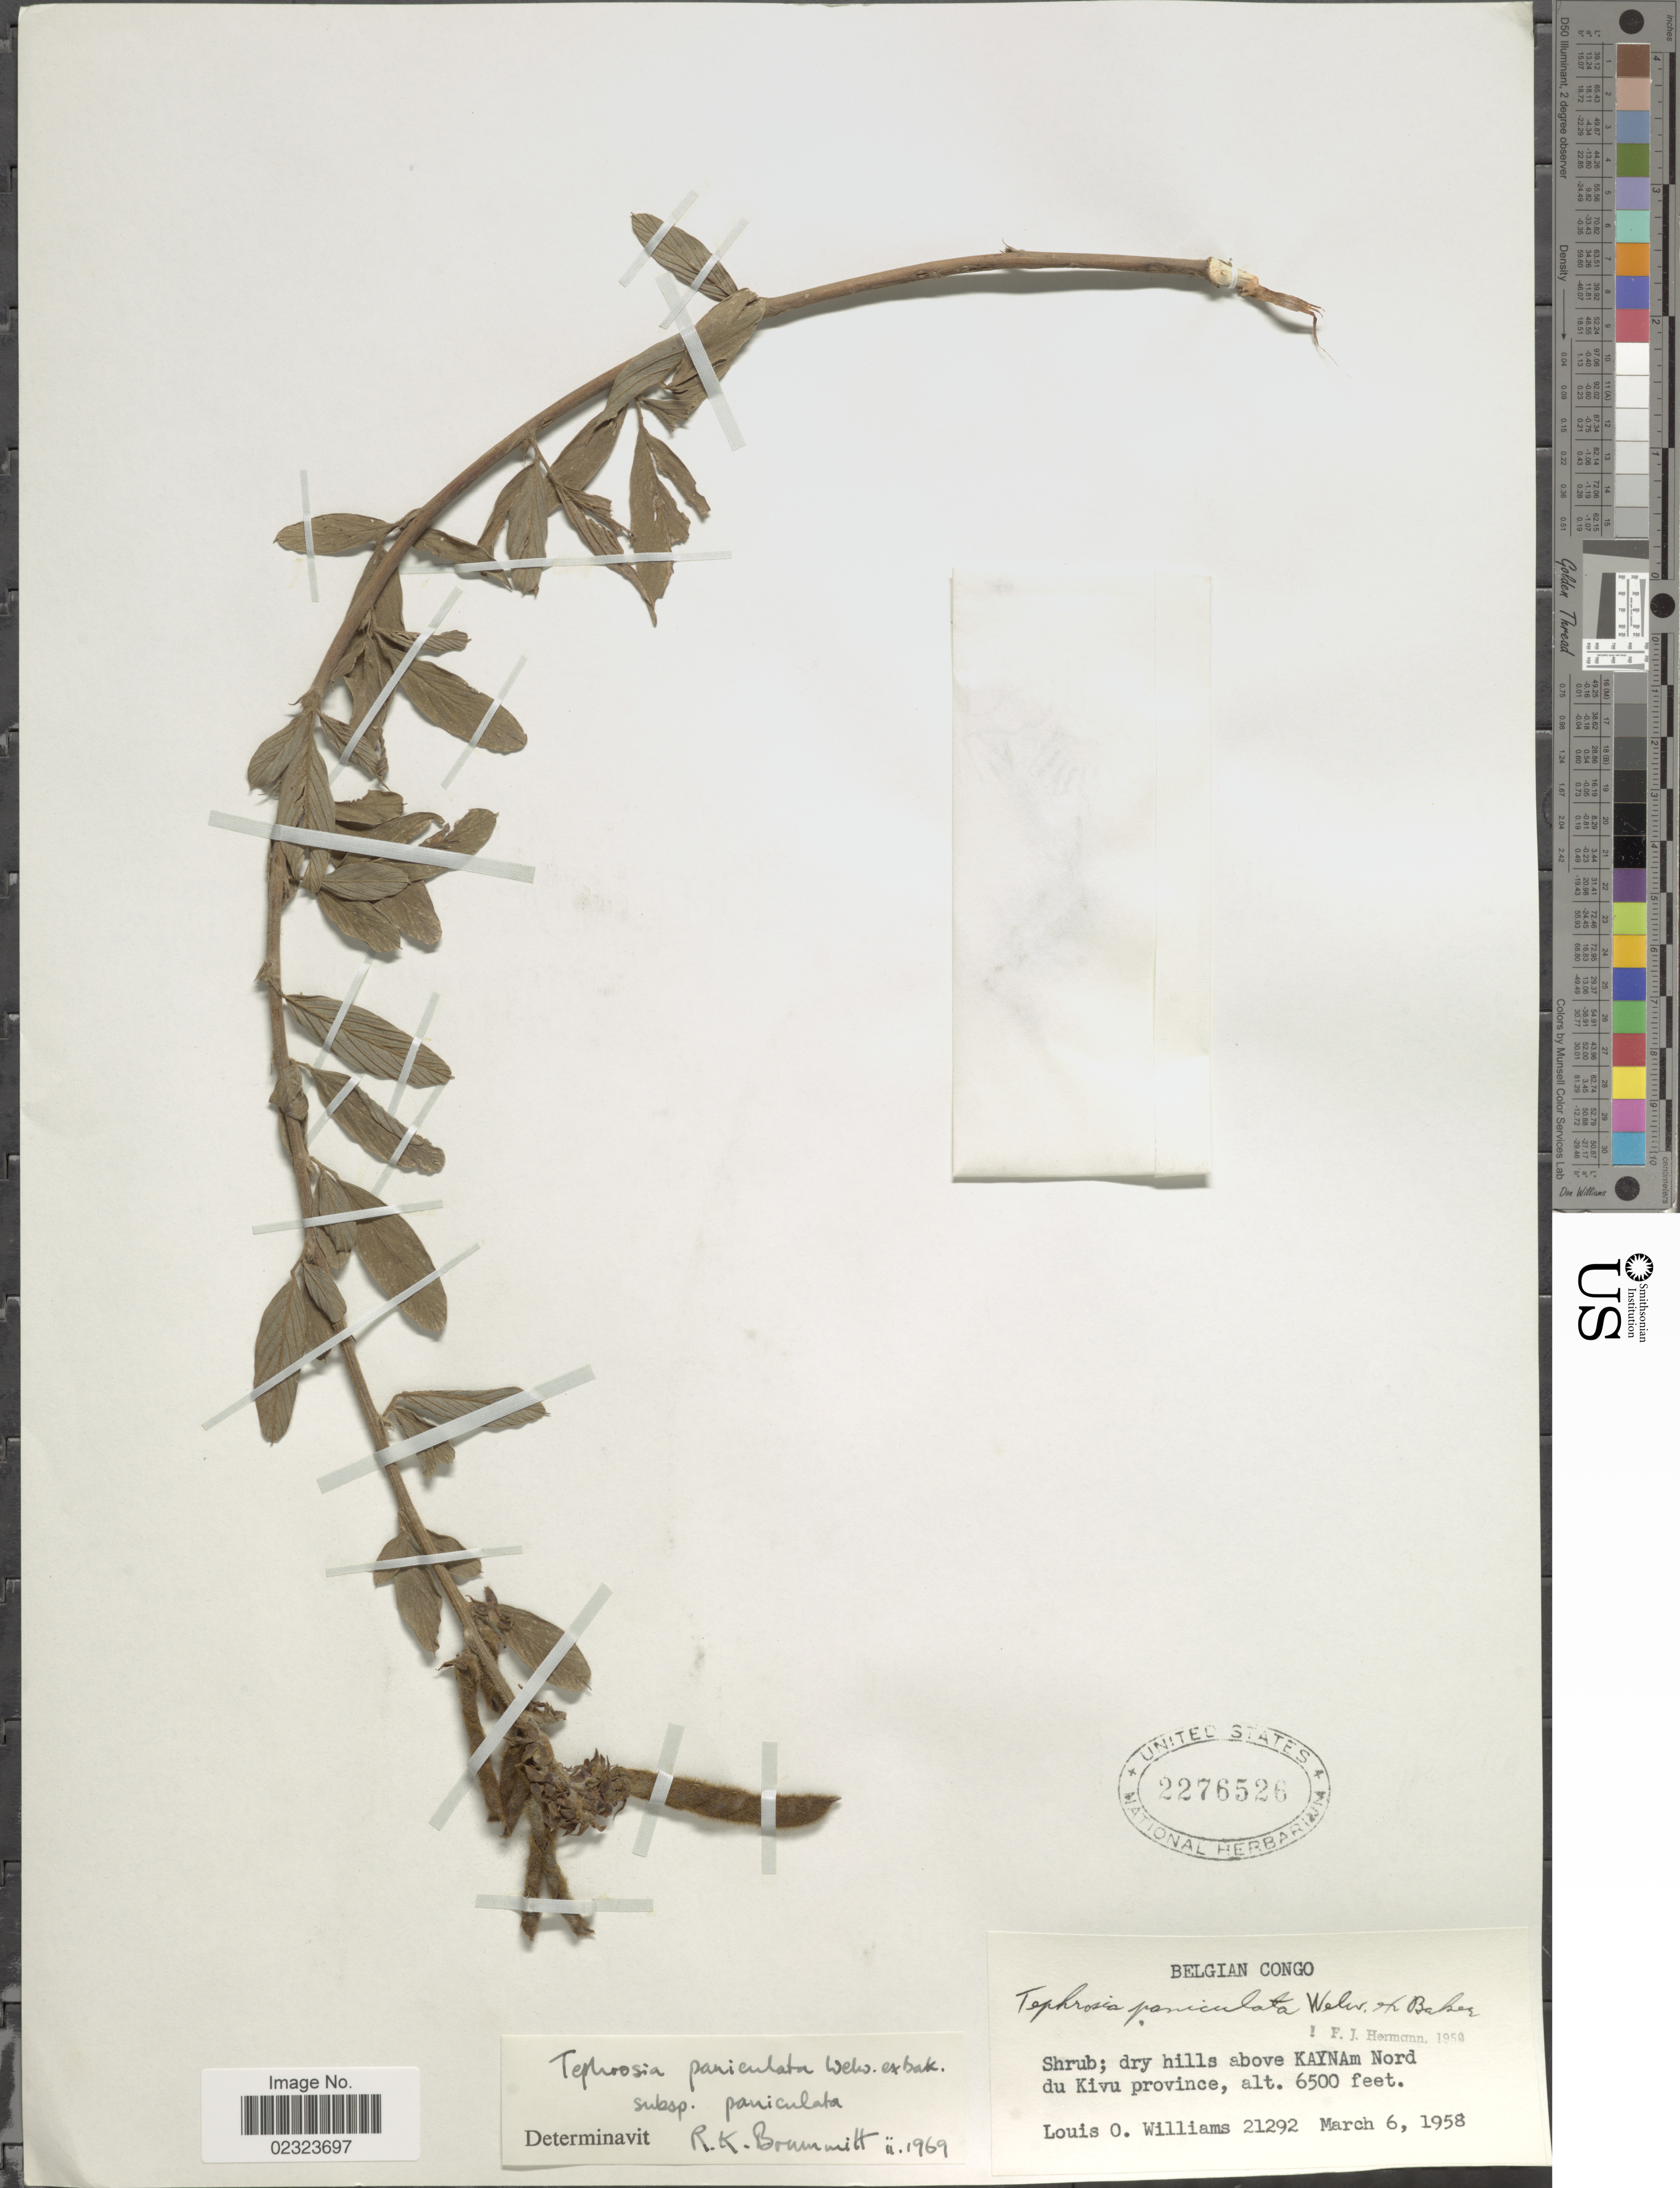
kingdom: Plantae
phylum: Tracheophyta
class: Magnoliopsida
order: Fabales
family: Fabaceae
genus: Tephrosia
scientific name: Tephrosia paniculata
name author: Baker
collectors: L. O. Williams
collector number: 21292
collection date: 1958-03-06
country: Congo, Democratic Republic of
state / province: Nord-Kivu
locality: Dry hills above Kaynam, Nord du Kivu province.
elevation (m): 1981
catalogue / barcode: US 2276526